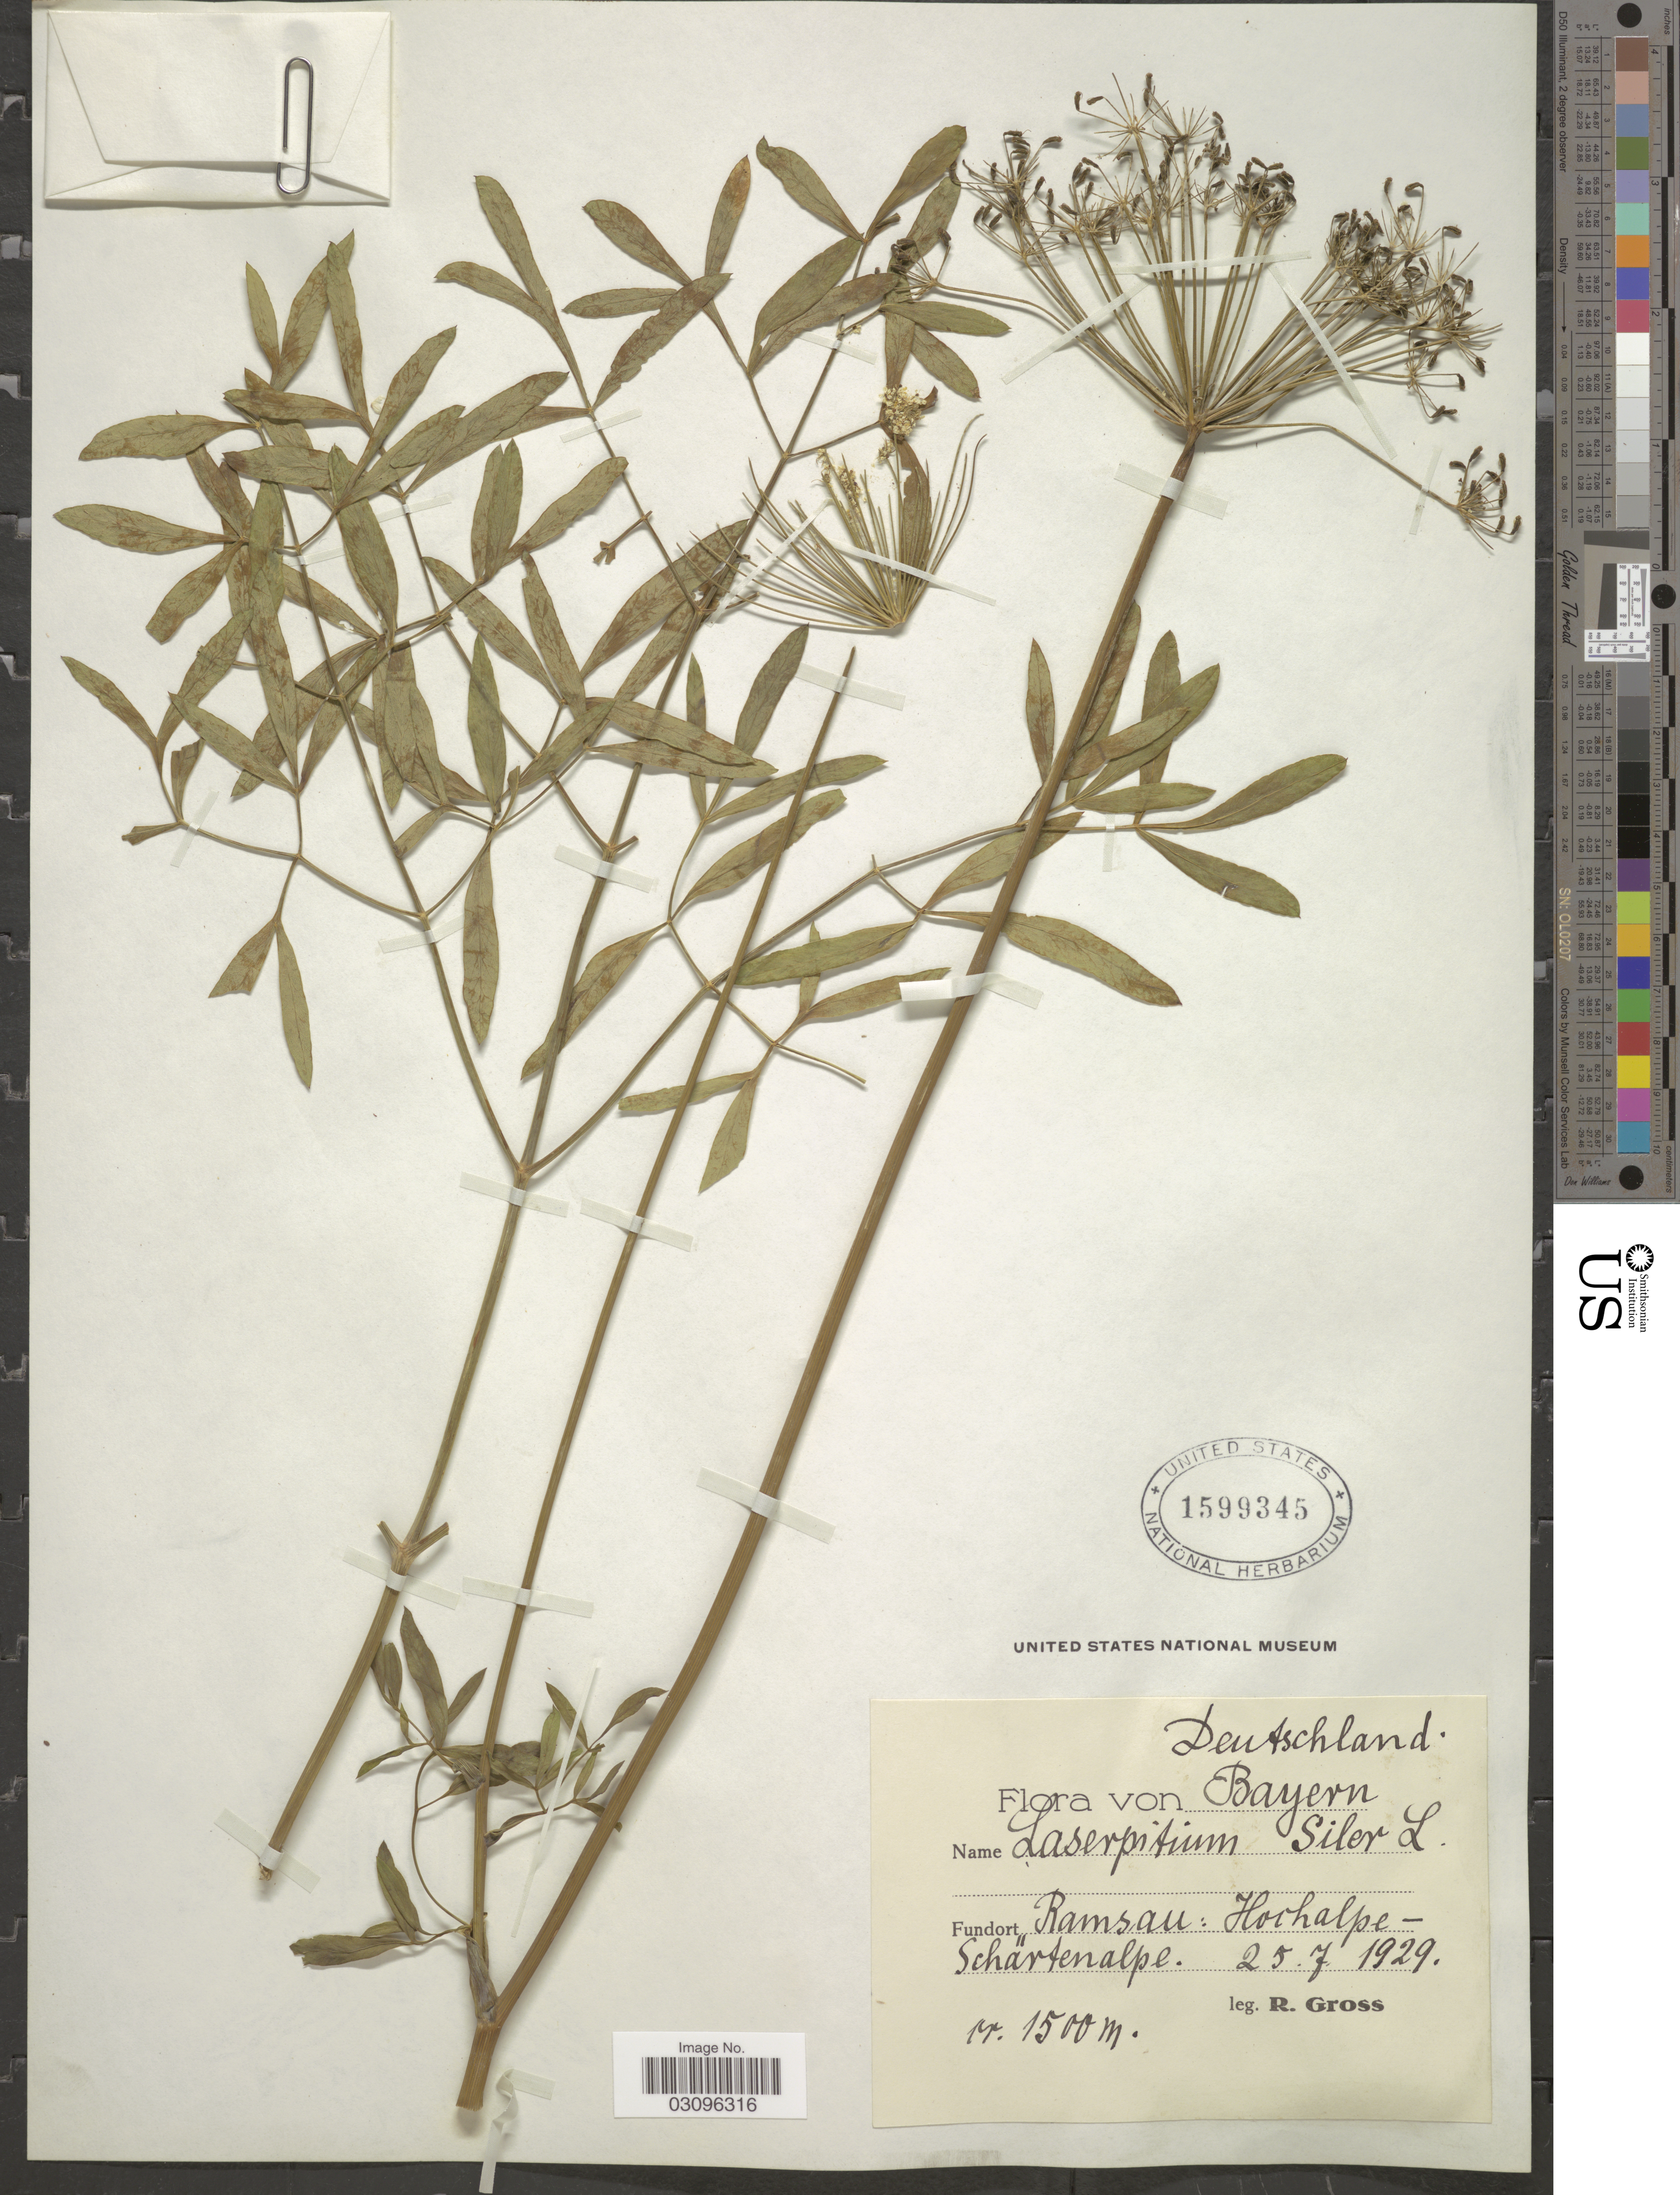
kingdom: Plantae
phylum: Tracheophyta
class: Magnoliopsida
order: Apiales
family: Apiaceae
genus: Laserpitium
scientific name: Laserpitium siler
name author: L.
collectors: R. Gross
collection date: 1929-07-25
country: Germany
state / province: Bayern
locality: Ramsau: Hochalpe-Schärtenalpe. Deutschland.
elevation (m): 1500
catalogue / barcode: US 1599345